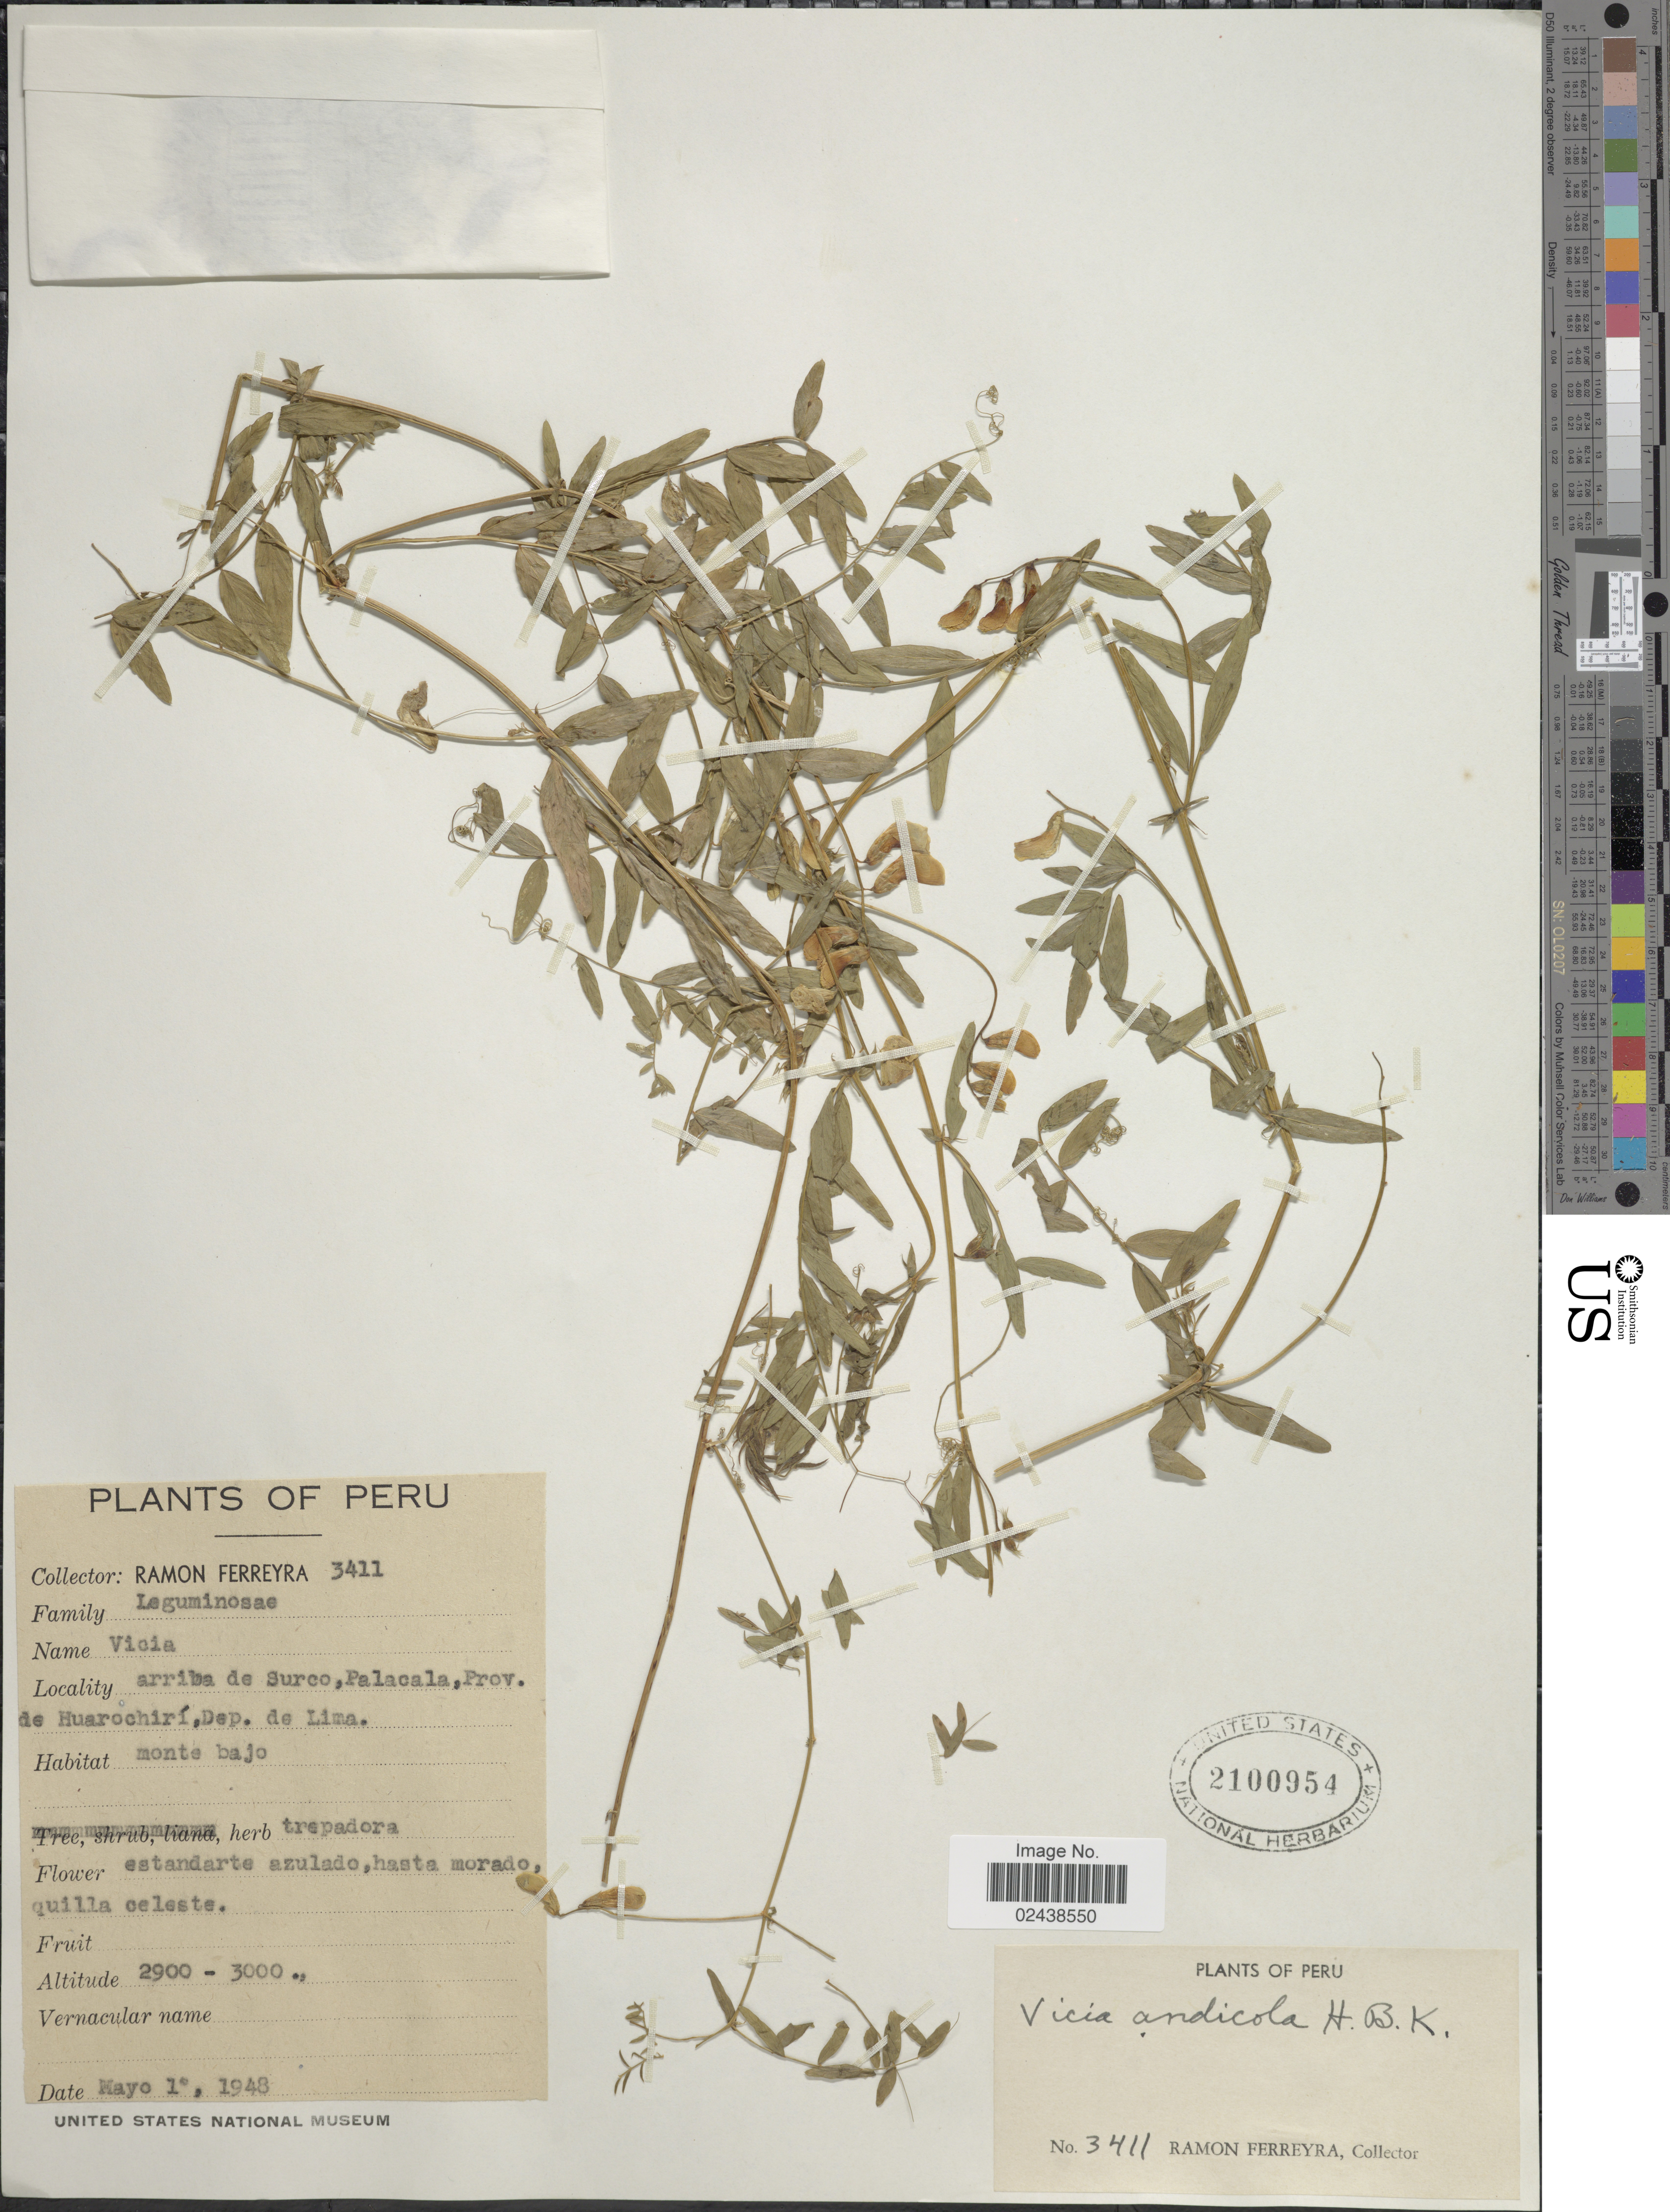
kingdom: Plantae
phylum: Tracheophyta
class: Magnoliopsida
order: Fabales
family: Fabaceae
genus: Vicia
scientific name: Vicia andicola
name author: Kunth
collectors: R. A. Ferreyra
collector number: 3411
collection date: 1948-05-01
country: Peru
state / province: Lima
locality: Ariiba de Surco, Palacala, Prov. de Huarochiri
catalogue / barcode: US 2100954